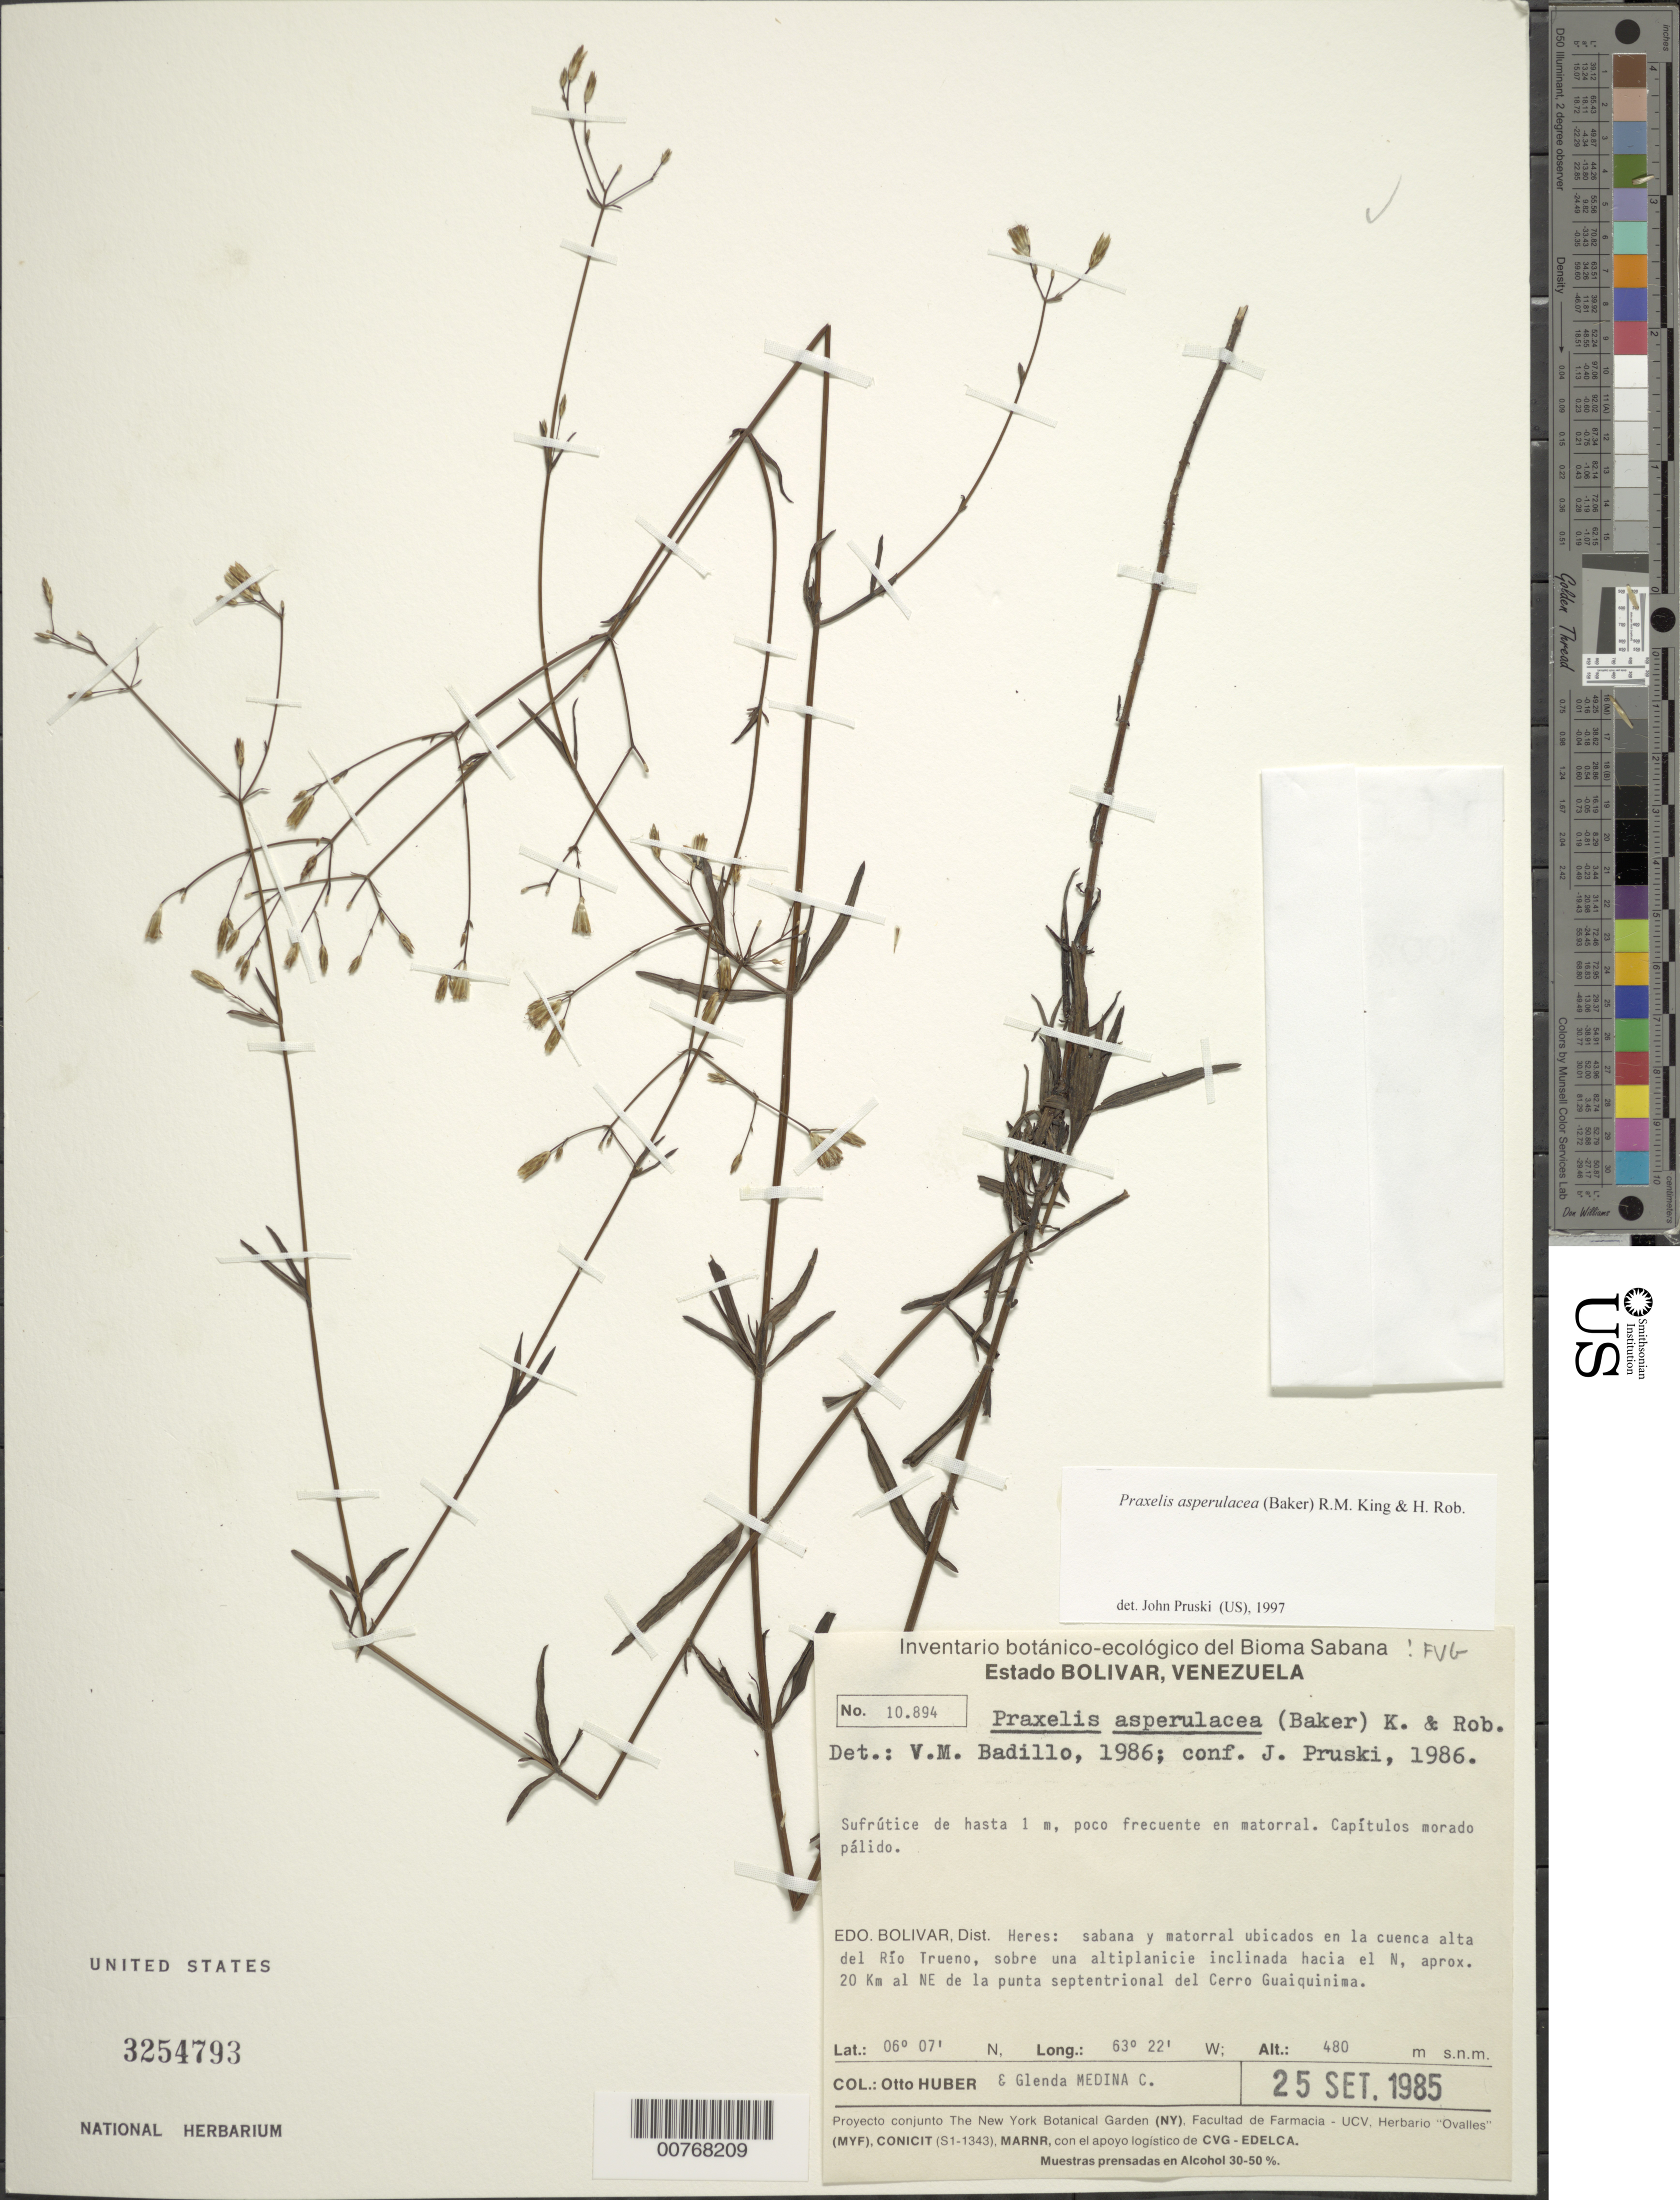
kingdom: Plantae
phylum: Tracheophyta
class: Magnoliopsida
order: Asterales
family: Asteraceae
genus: Praxelis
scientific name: Praxelis asperulacea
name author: (Baker) R.M. King & H. Rob.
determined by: Pruski, J. F.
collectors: O. Huber & G. Medina C.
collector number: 10894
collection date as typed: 25-Sep-85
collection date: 1985-09-25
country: Venezuela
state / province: Bolívar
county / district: Heres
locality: Río Trueno, 20 km al NE de la punta septentríonal del Cerro Guaiquinima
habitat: Matorral. Sabana y matorral ubicados en las cuenca alta del Rio Trueno, sobre una antiplanicie inclinada hacia el N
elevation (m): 480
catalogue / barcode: US 3254793